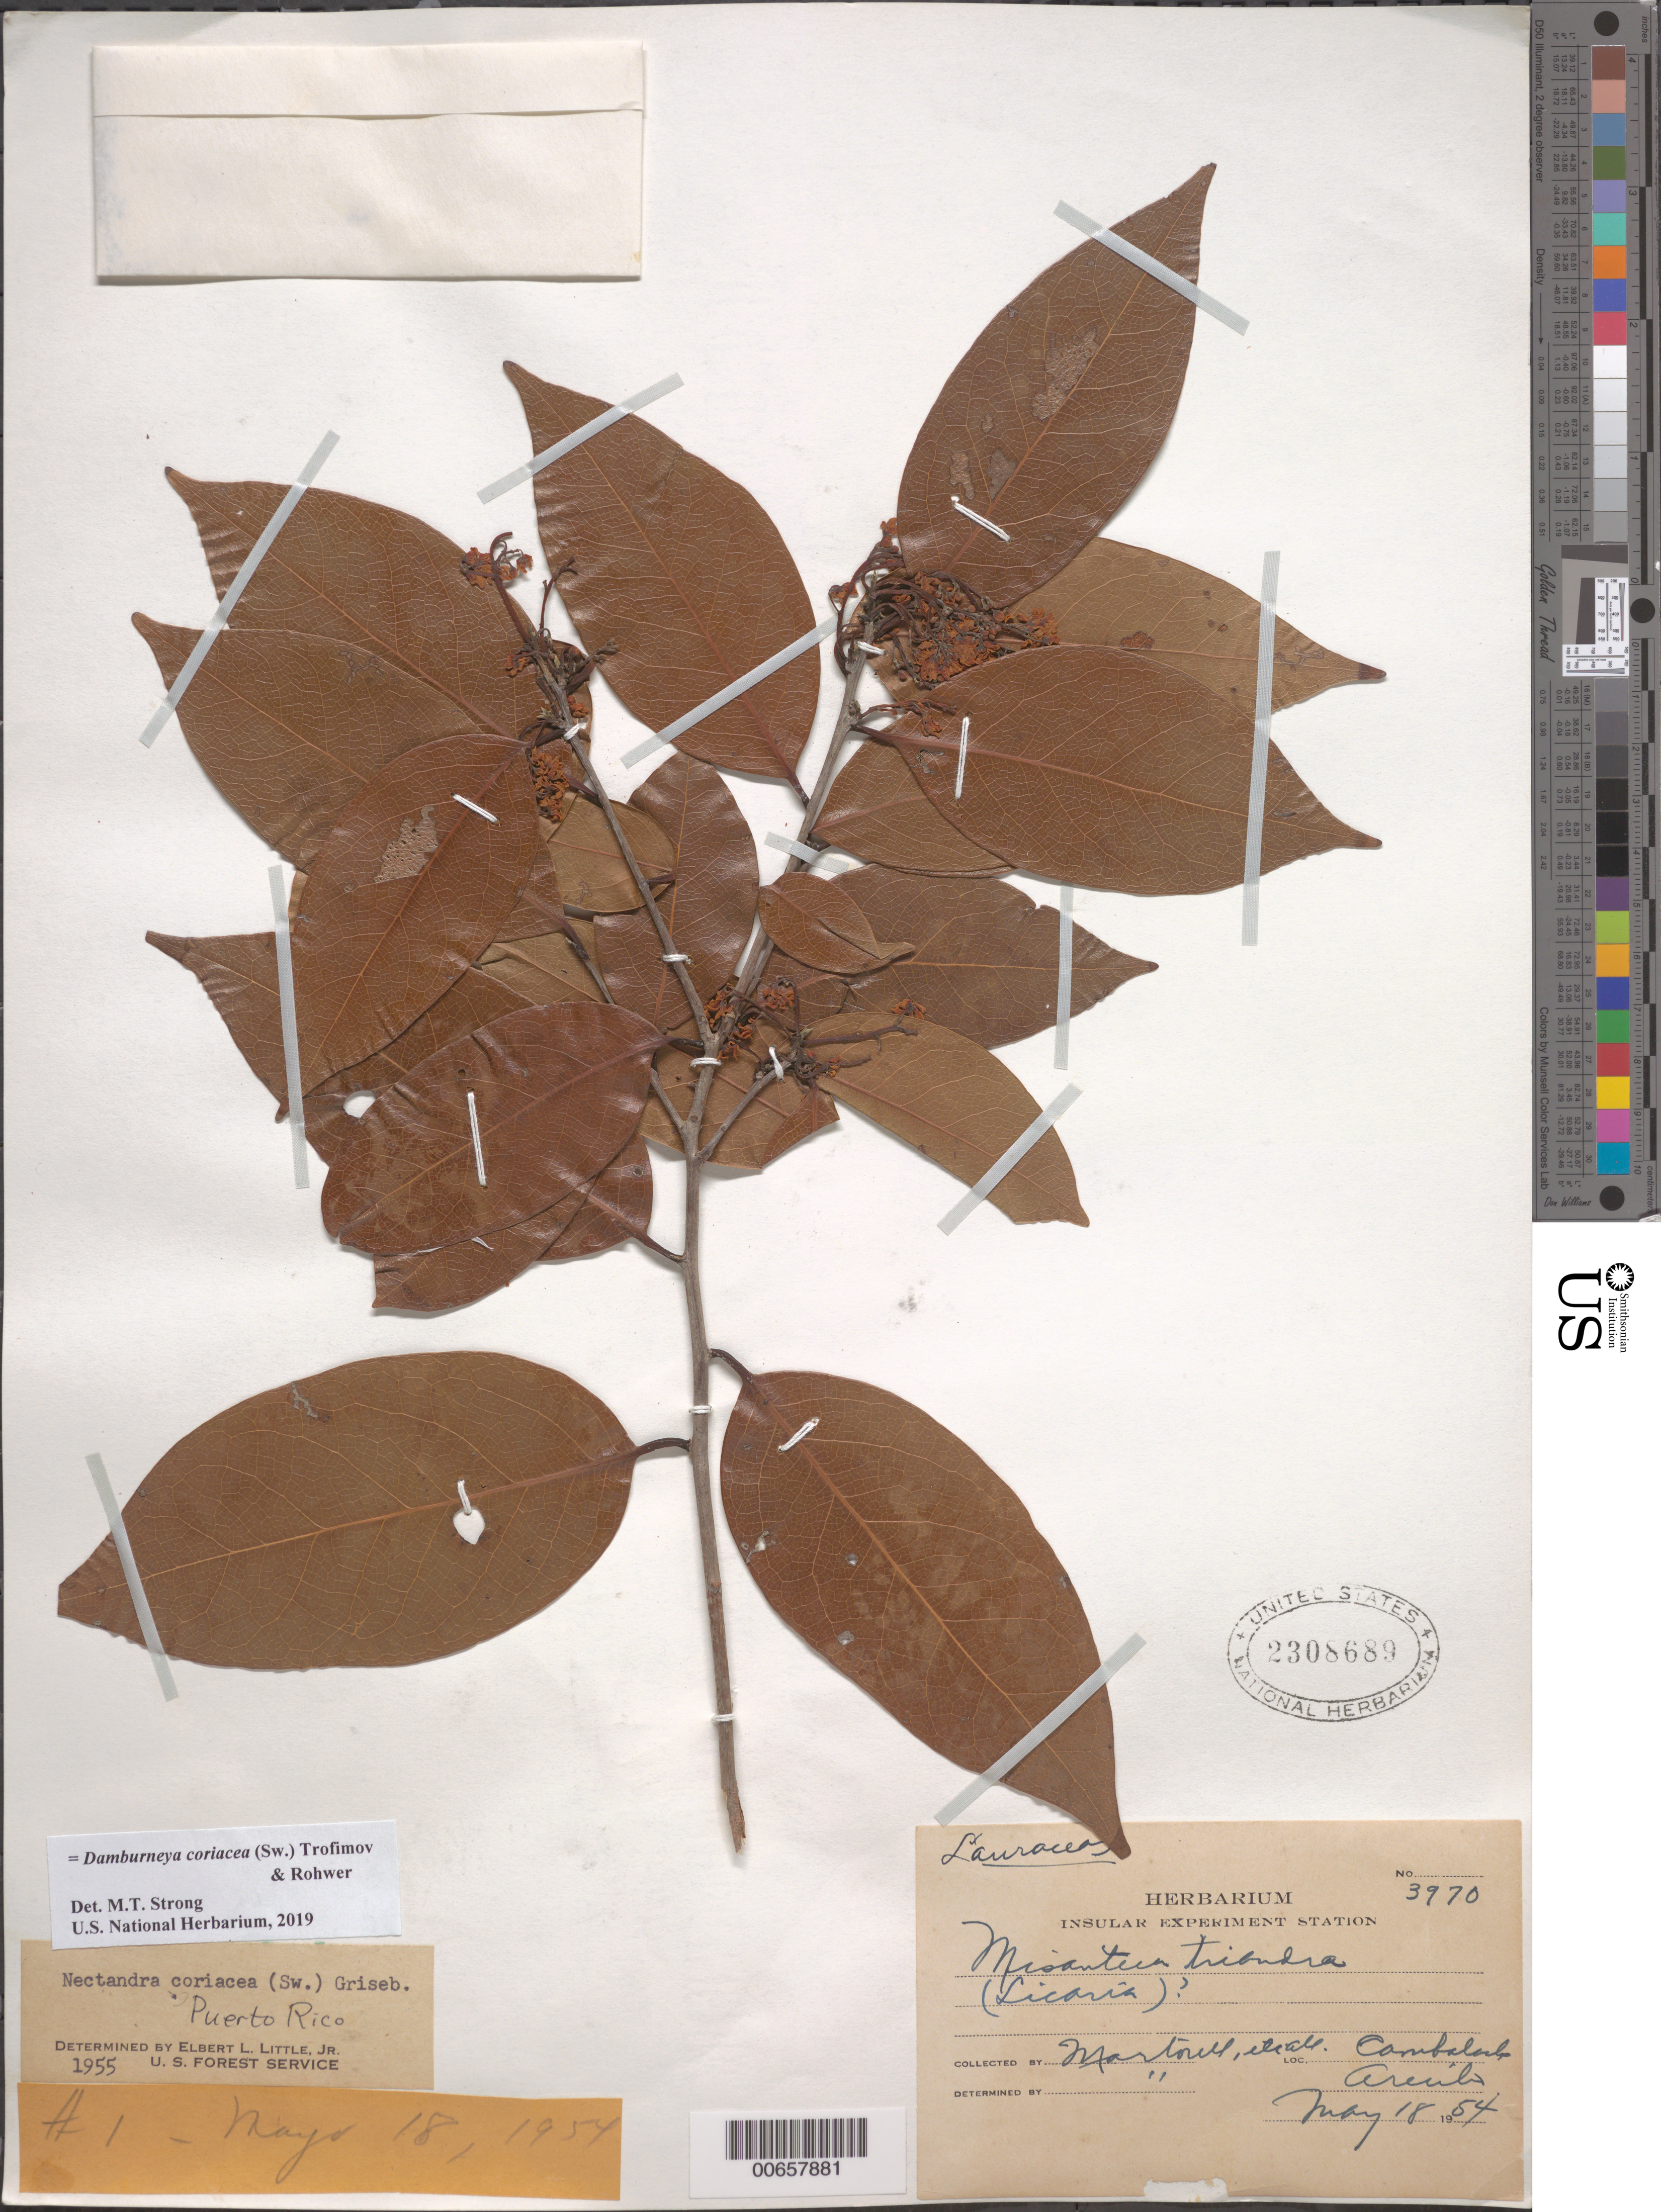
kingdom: Plantae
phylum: Tracheophyta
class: Magnoliopsida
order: Laurales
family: Lauraceae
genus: Nectandra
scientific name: Nectandra coriacea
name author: (Sw.) Griseb.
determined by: Little, Elbert L., Jr., (FSSR), United States Department of Agriculture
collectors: L. Martorell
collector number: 3970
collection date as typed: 18 May 1954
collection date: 1954-05-18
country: Puerto Rico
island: Greater Antilles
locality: Arecibo, Cambalache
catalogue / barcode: US 2308689